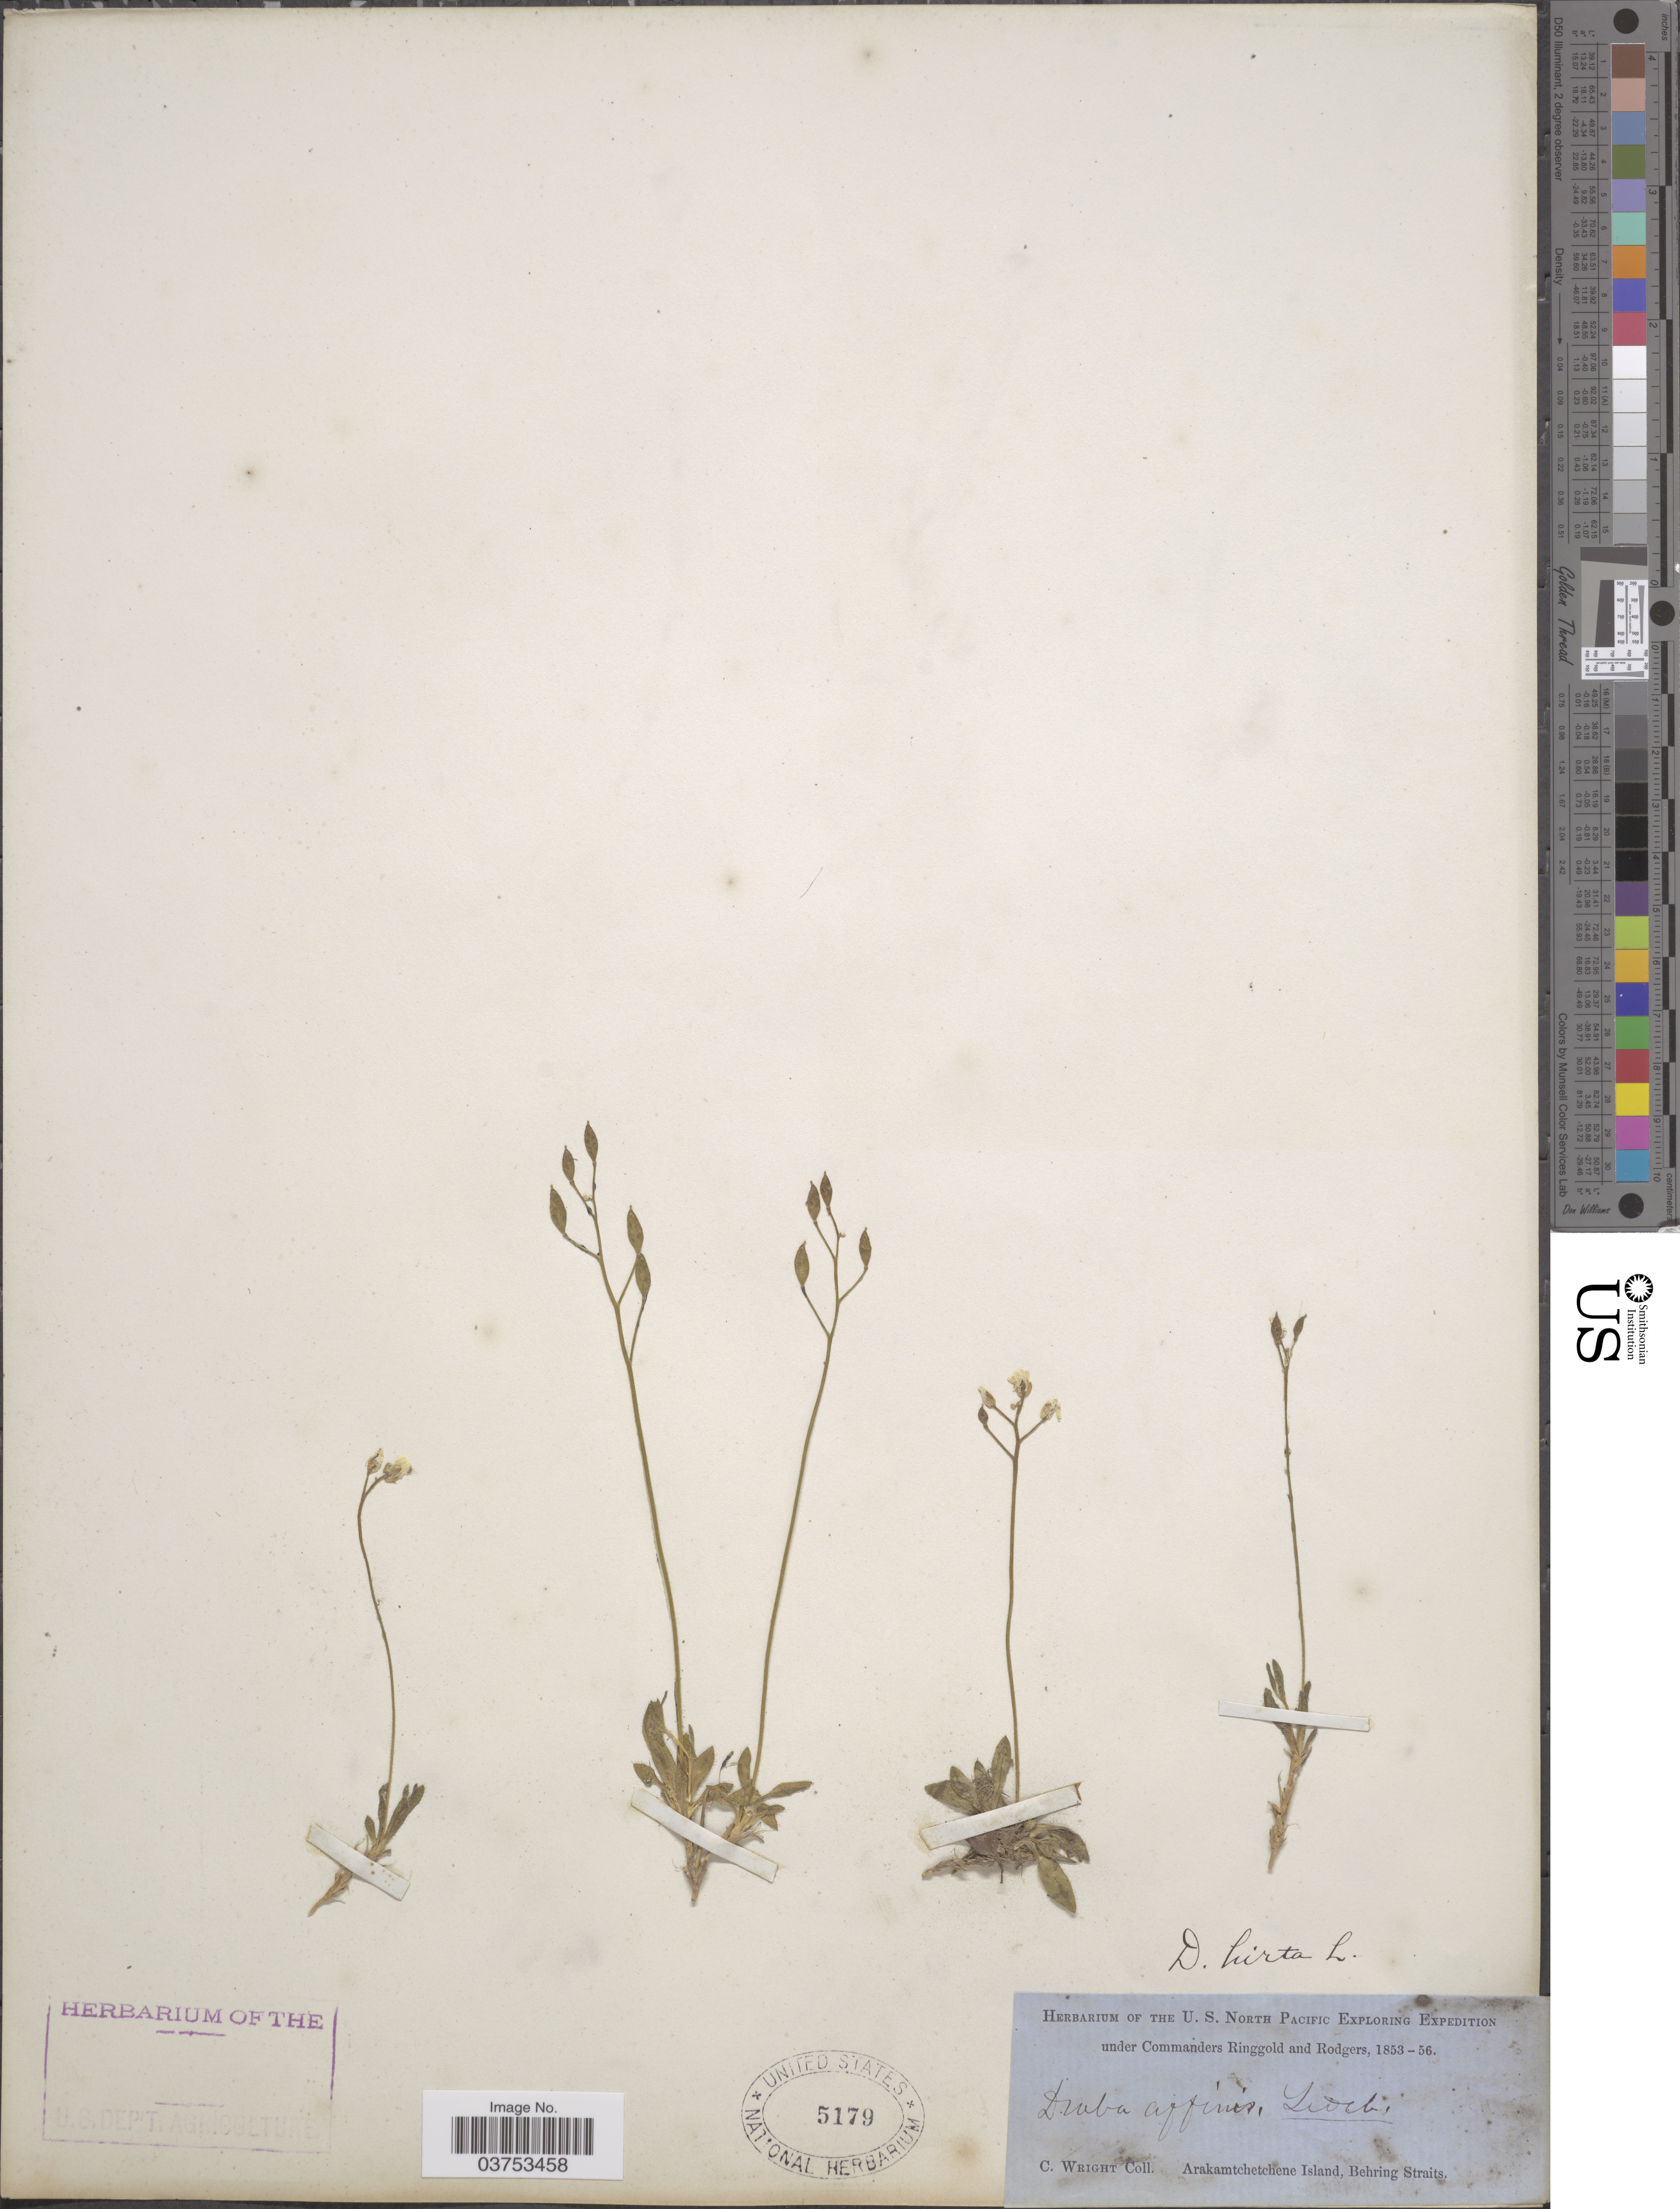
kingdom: Plantae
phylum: Tracheophyta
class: Magnoliopsida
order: Brassicales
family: Brassicaceae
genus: Draba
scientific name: Draba hirta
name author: L.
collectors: C. Wright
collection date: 1853/1856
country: Russian Federation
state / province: Chukotka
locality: Arakamtchetchene Island, Behring Straits.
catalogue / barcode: US 5179